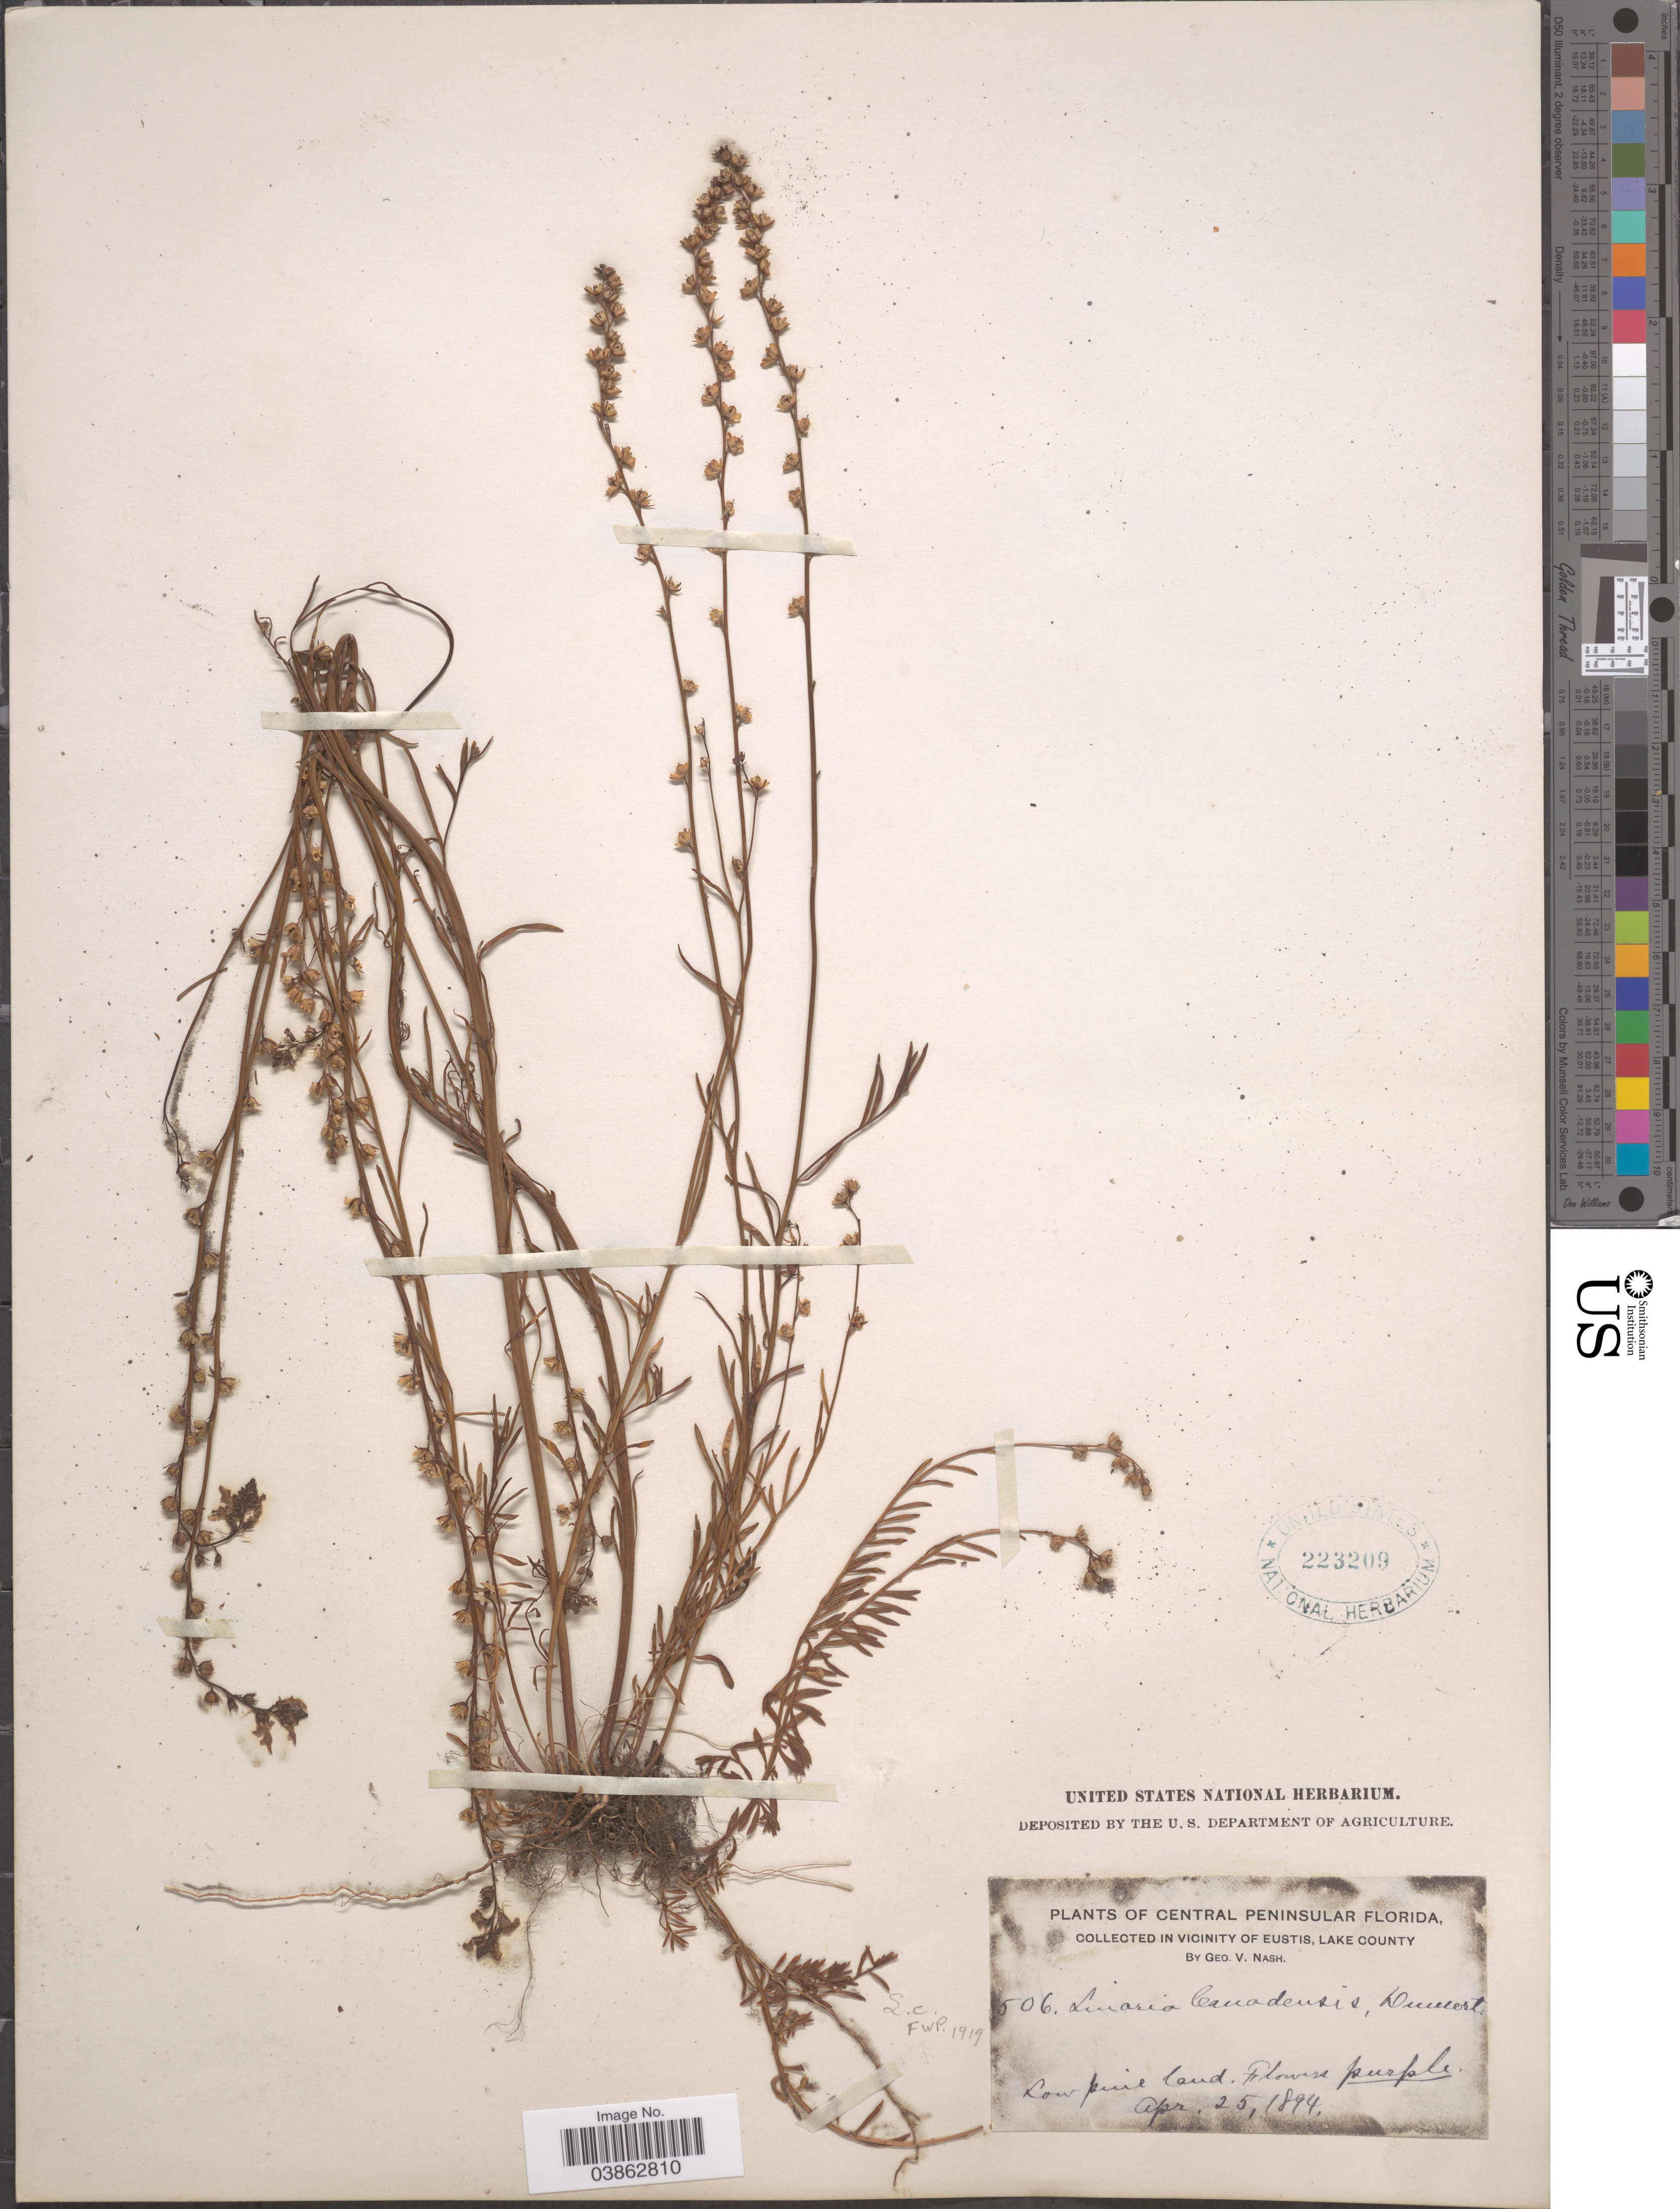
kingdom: Plantae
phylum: Tracheophyta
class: Magnoliopsida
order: Lamiales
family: Plantaginaceae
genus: Linaria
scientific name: Linaria canadensis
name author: (L.) Dum. Cours.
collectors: G. V. Nash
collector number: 506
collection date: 1894-04-25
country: United States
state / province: Florida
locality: Central Peninsular Florida. In vicinity of Eustis, Lake County.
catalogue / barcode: US 223209